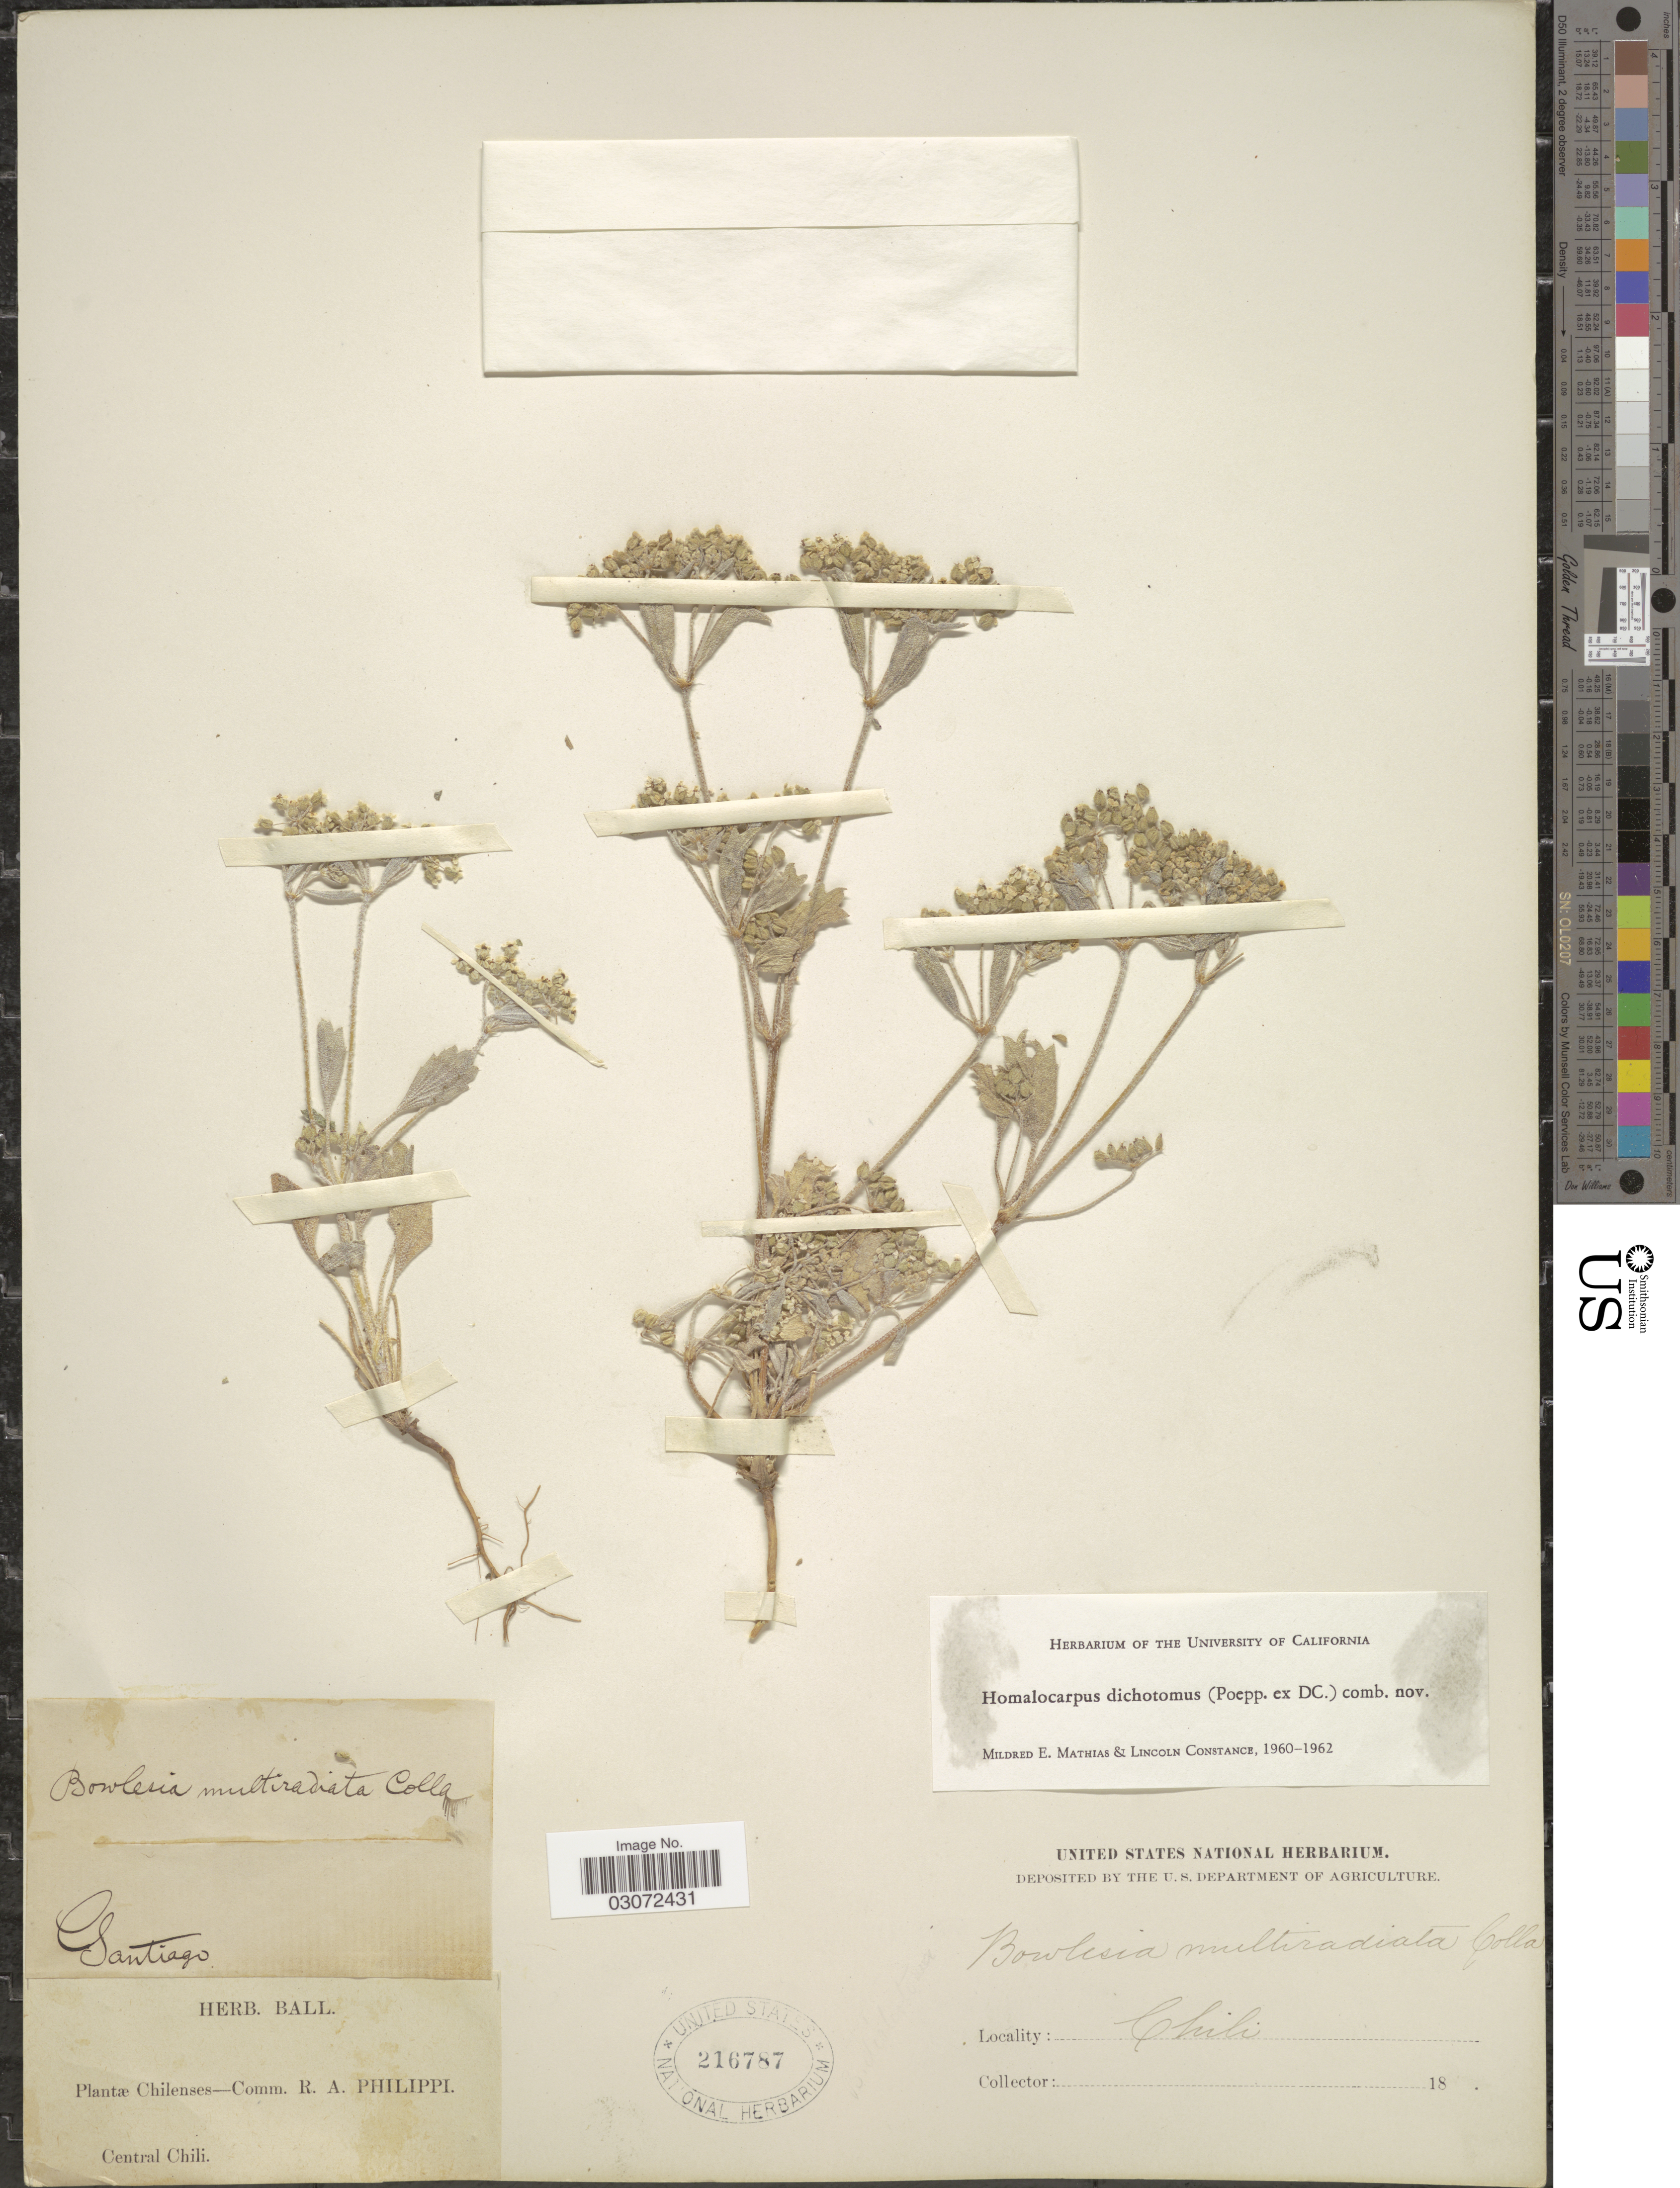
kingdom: Plantae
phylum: Tracheophyta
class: Magnoliopsida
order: Apiales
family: Apiaceae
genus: Homalocarpus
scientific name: Homalocarpus dichotomus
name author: (Poepp. ex DC.) Mathias & Constance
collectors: ex herb. United States National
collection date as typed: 18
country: Chile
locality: Central Chili.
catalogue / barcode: US 216787